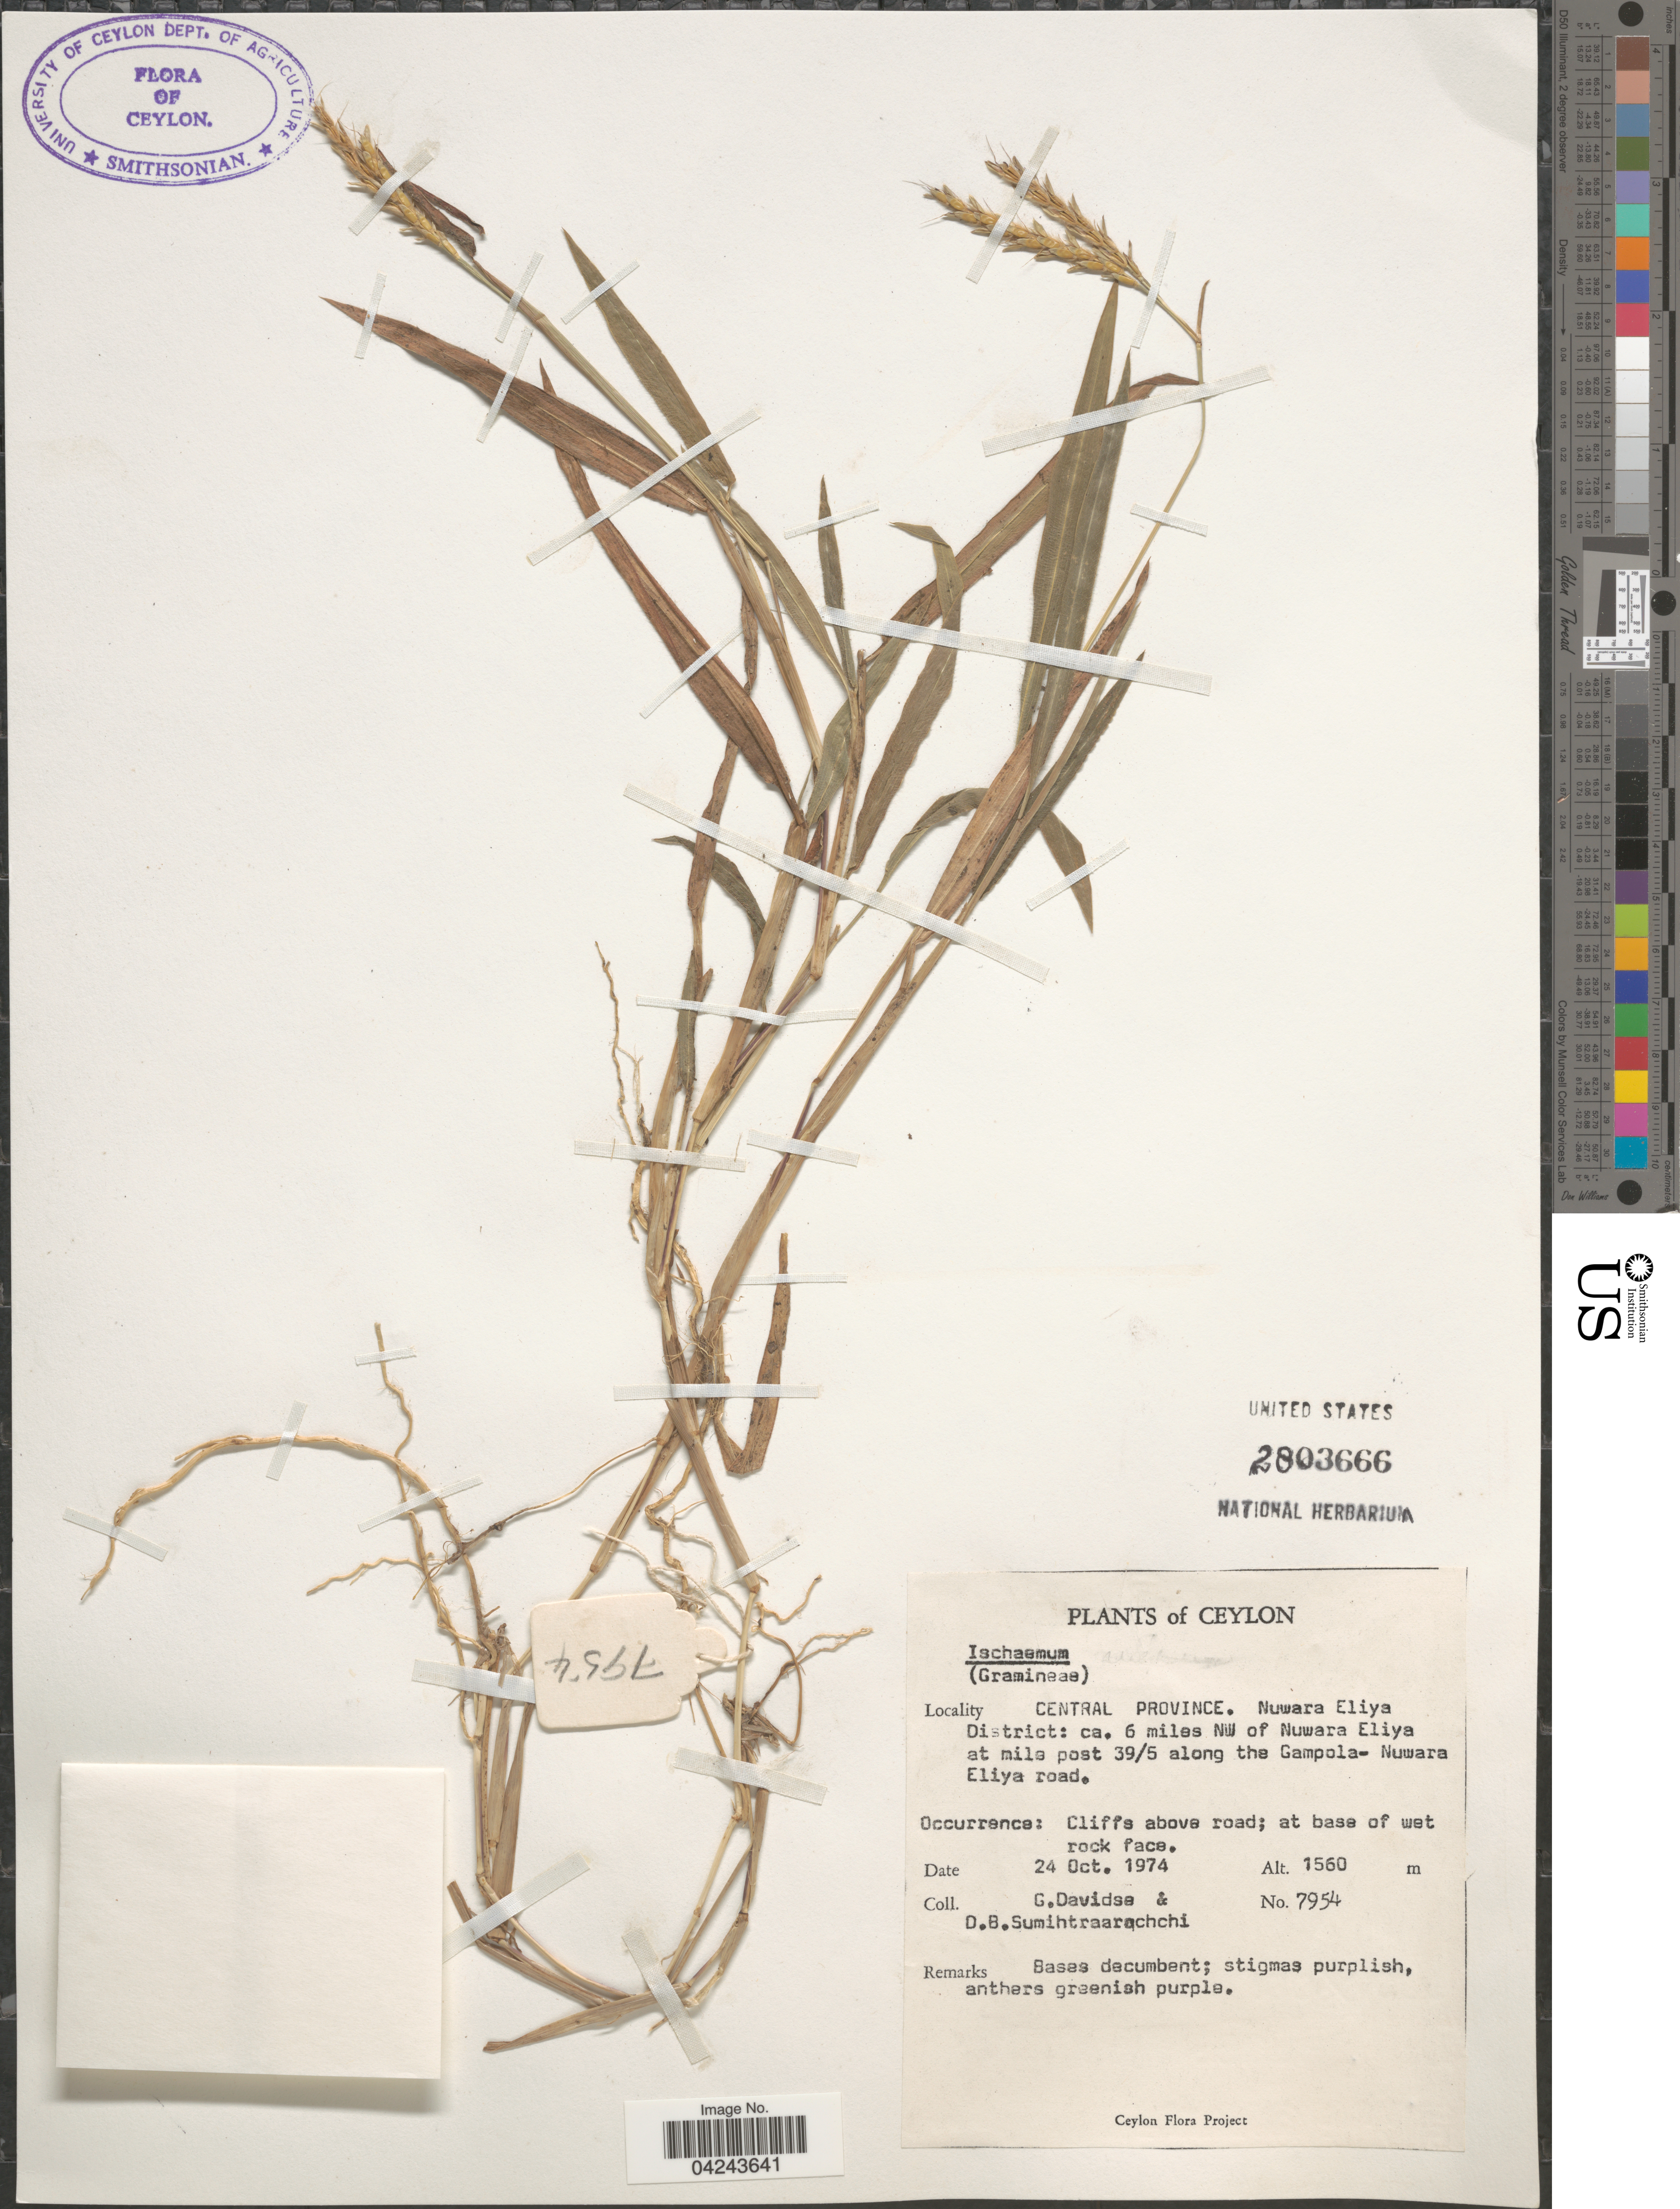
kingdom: Plantae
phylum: Tracheophyta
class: Liliopsida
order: Poales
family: Poaceae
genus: Ischaemum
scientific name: Ischaemum sp.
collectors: G. Davidse & D. B. Sumithraarachchi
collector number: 7954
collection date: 1974-10-24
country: Sri Lanka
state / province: Central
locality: Ceylon. Nuwara Eliya District: ca. 6 miles NW of Nuwara Eliya at mile post 39/5 along the Gampola-Nuwara Eliya road.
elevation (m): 1560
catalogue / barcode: US 2803666